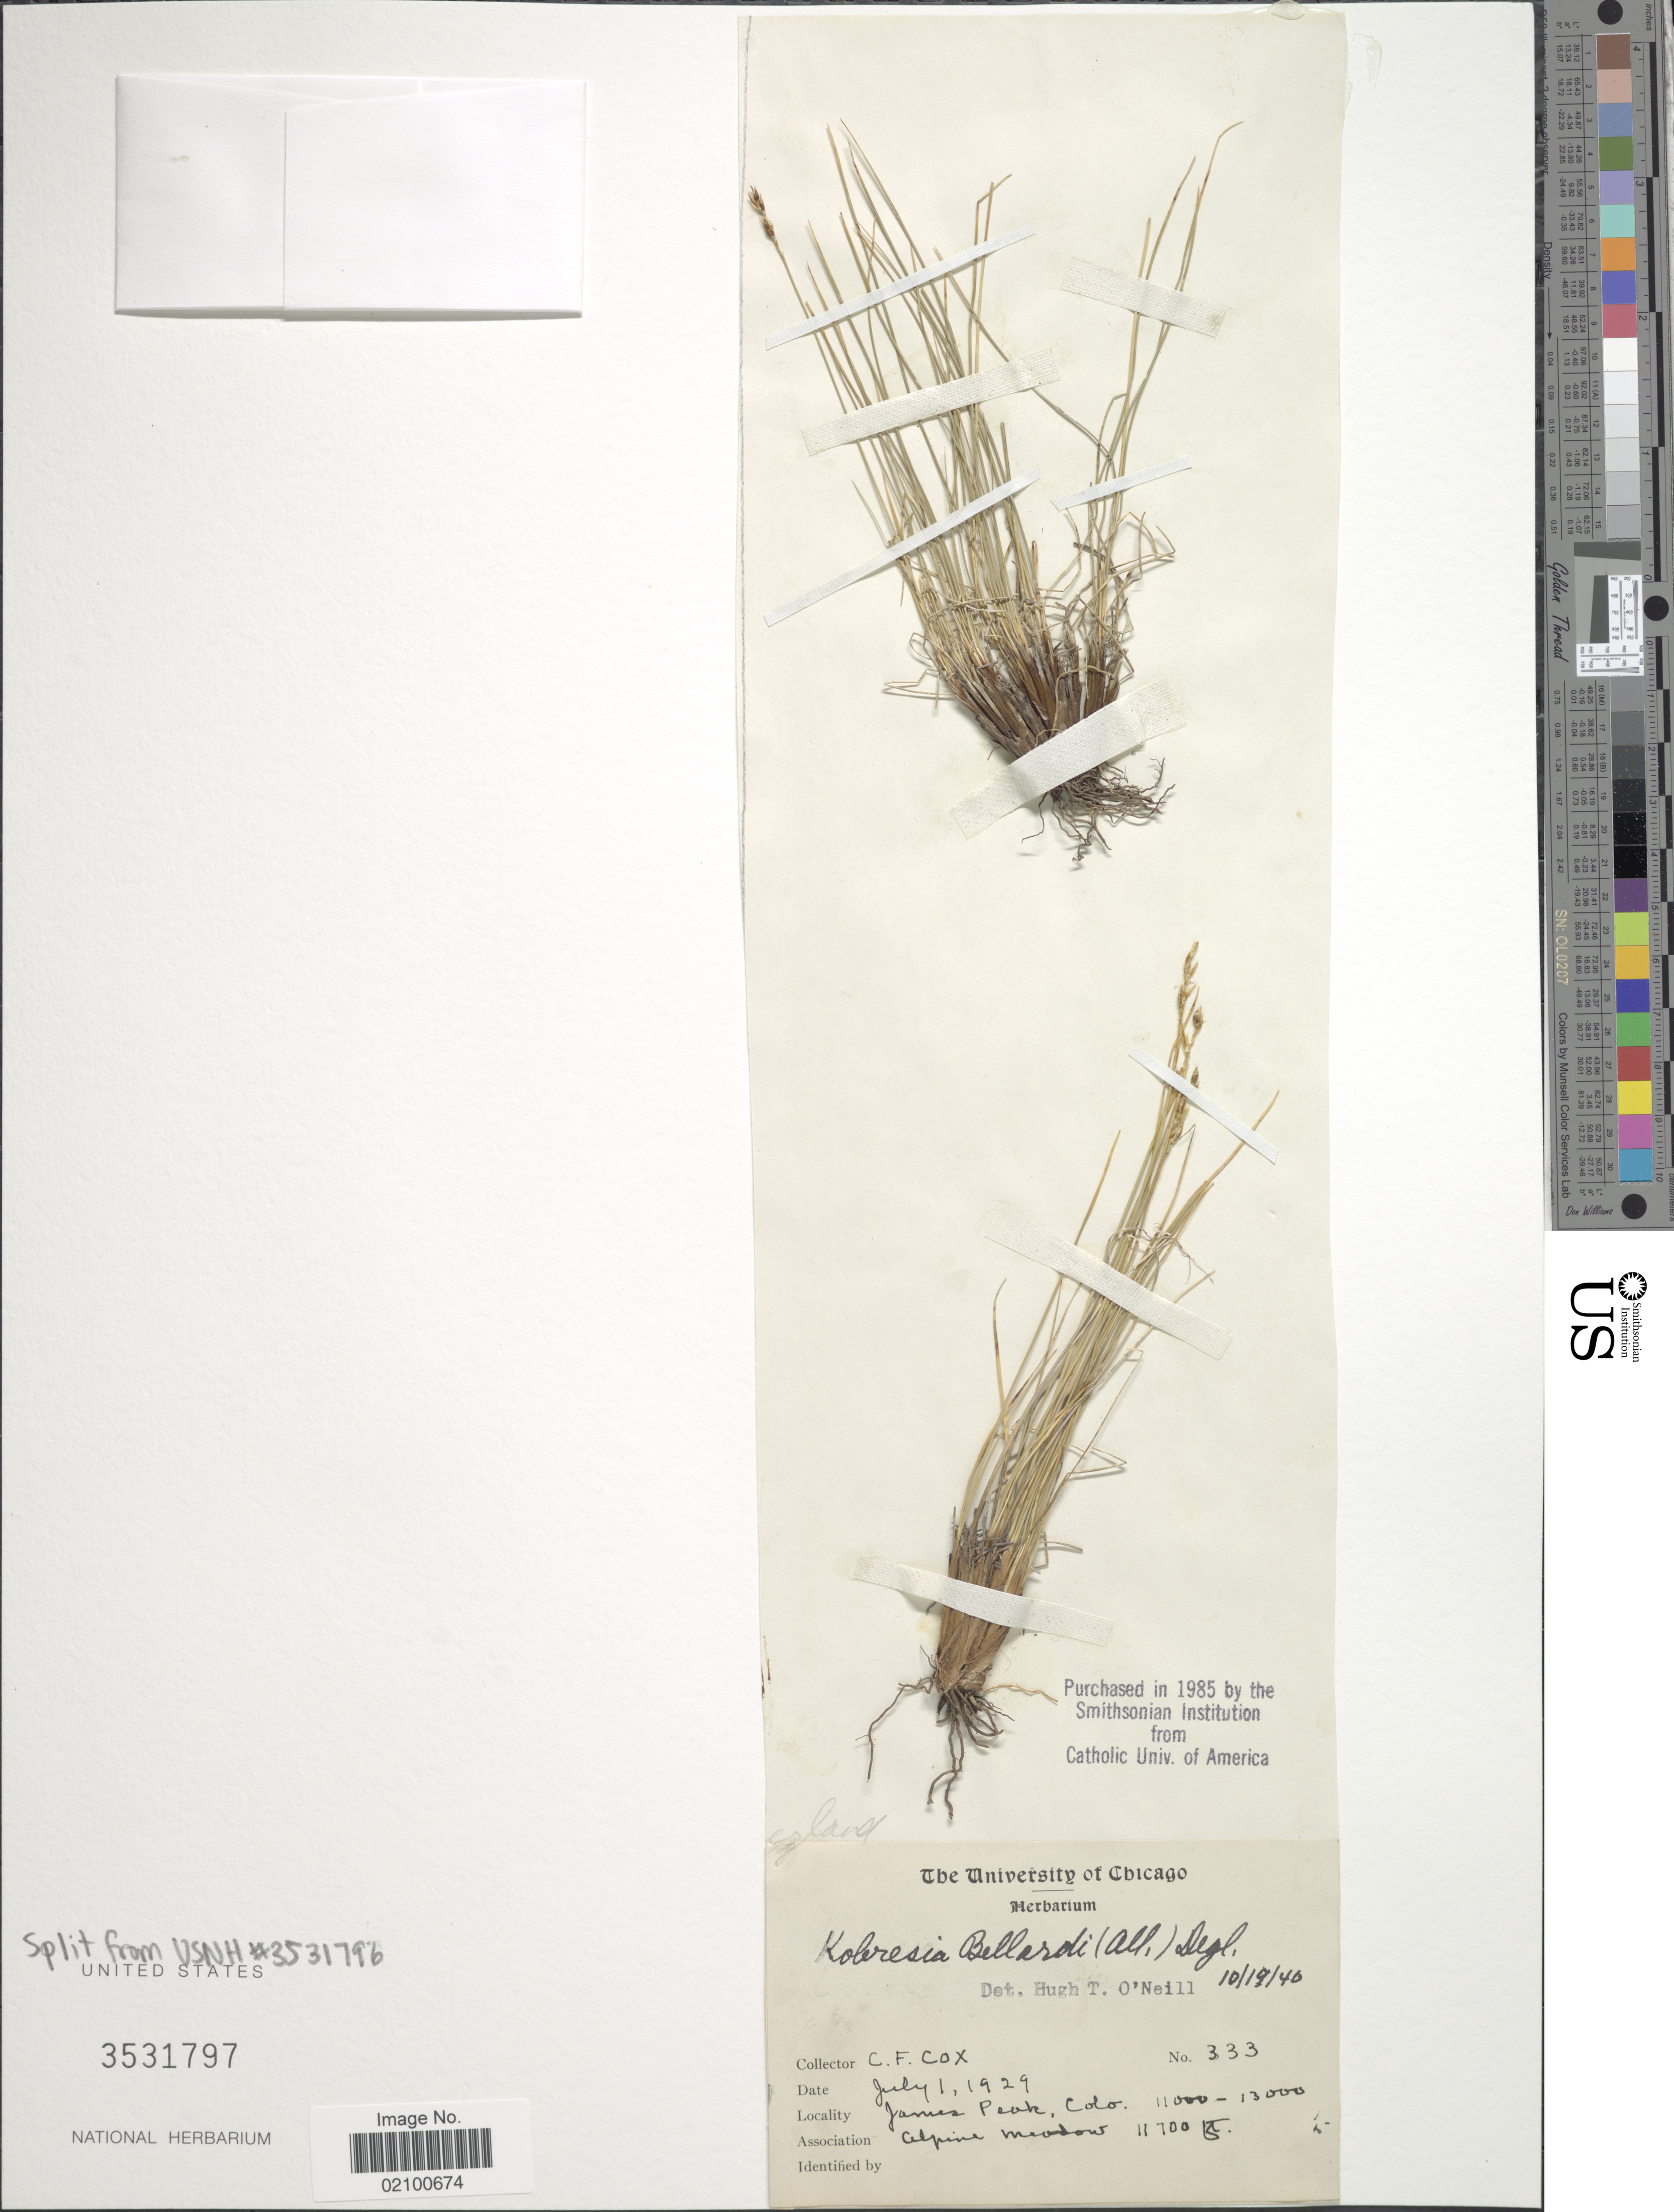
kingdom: Plantae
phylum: Tracheophyta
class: Liliopsida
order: Poales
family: Cyperaceae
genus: Carex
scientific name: Carex myosuroides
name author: Vill.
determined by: Strong, M. T., (US), Smithsonian Institution - National Museum of Natural History (UNITED STATES)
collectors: C. Cox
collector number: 333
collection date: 1929-07-01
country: United States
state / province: Colorado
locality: James Peak, Colo.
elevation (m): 3566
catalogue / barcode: US 3531797